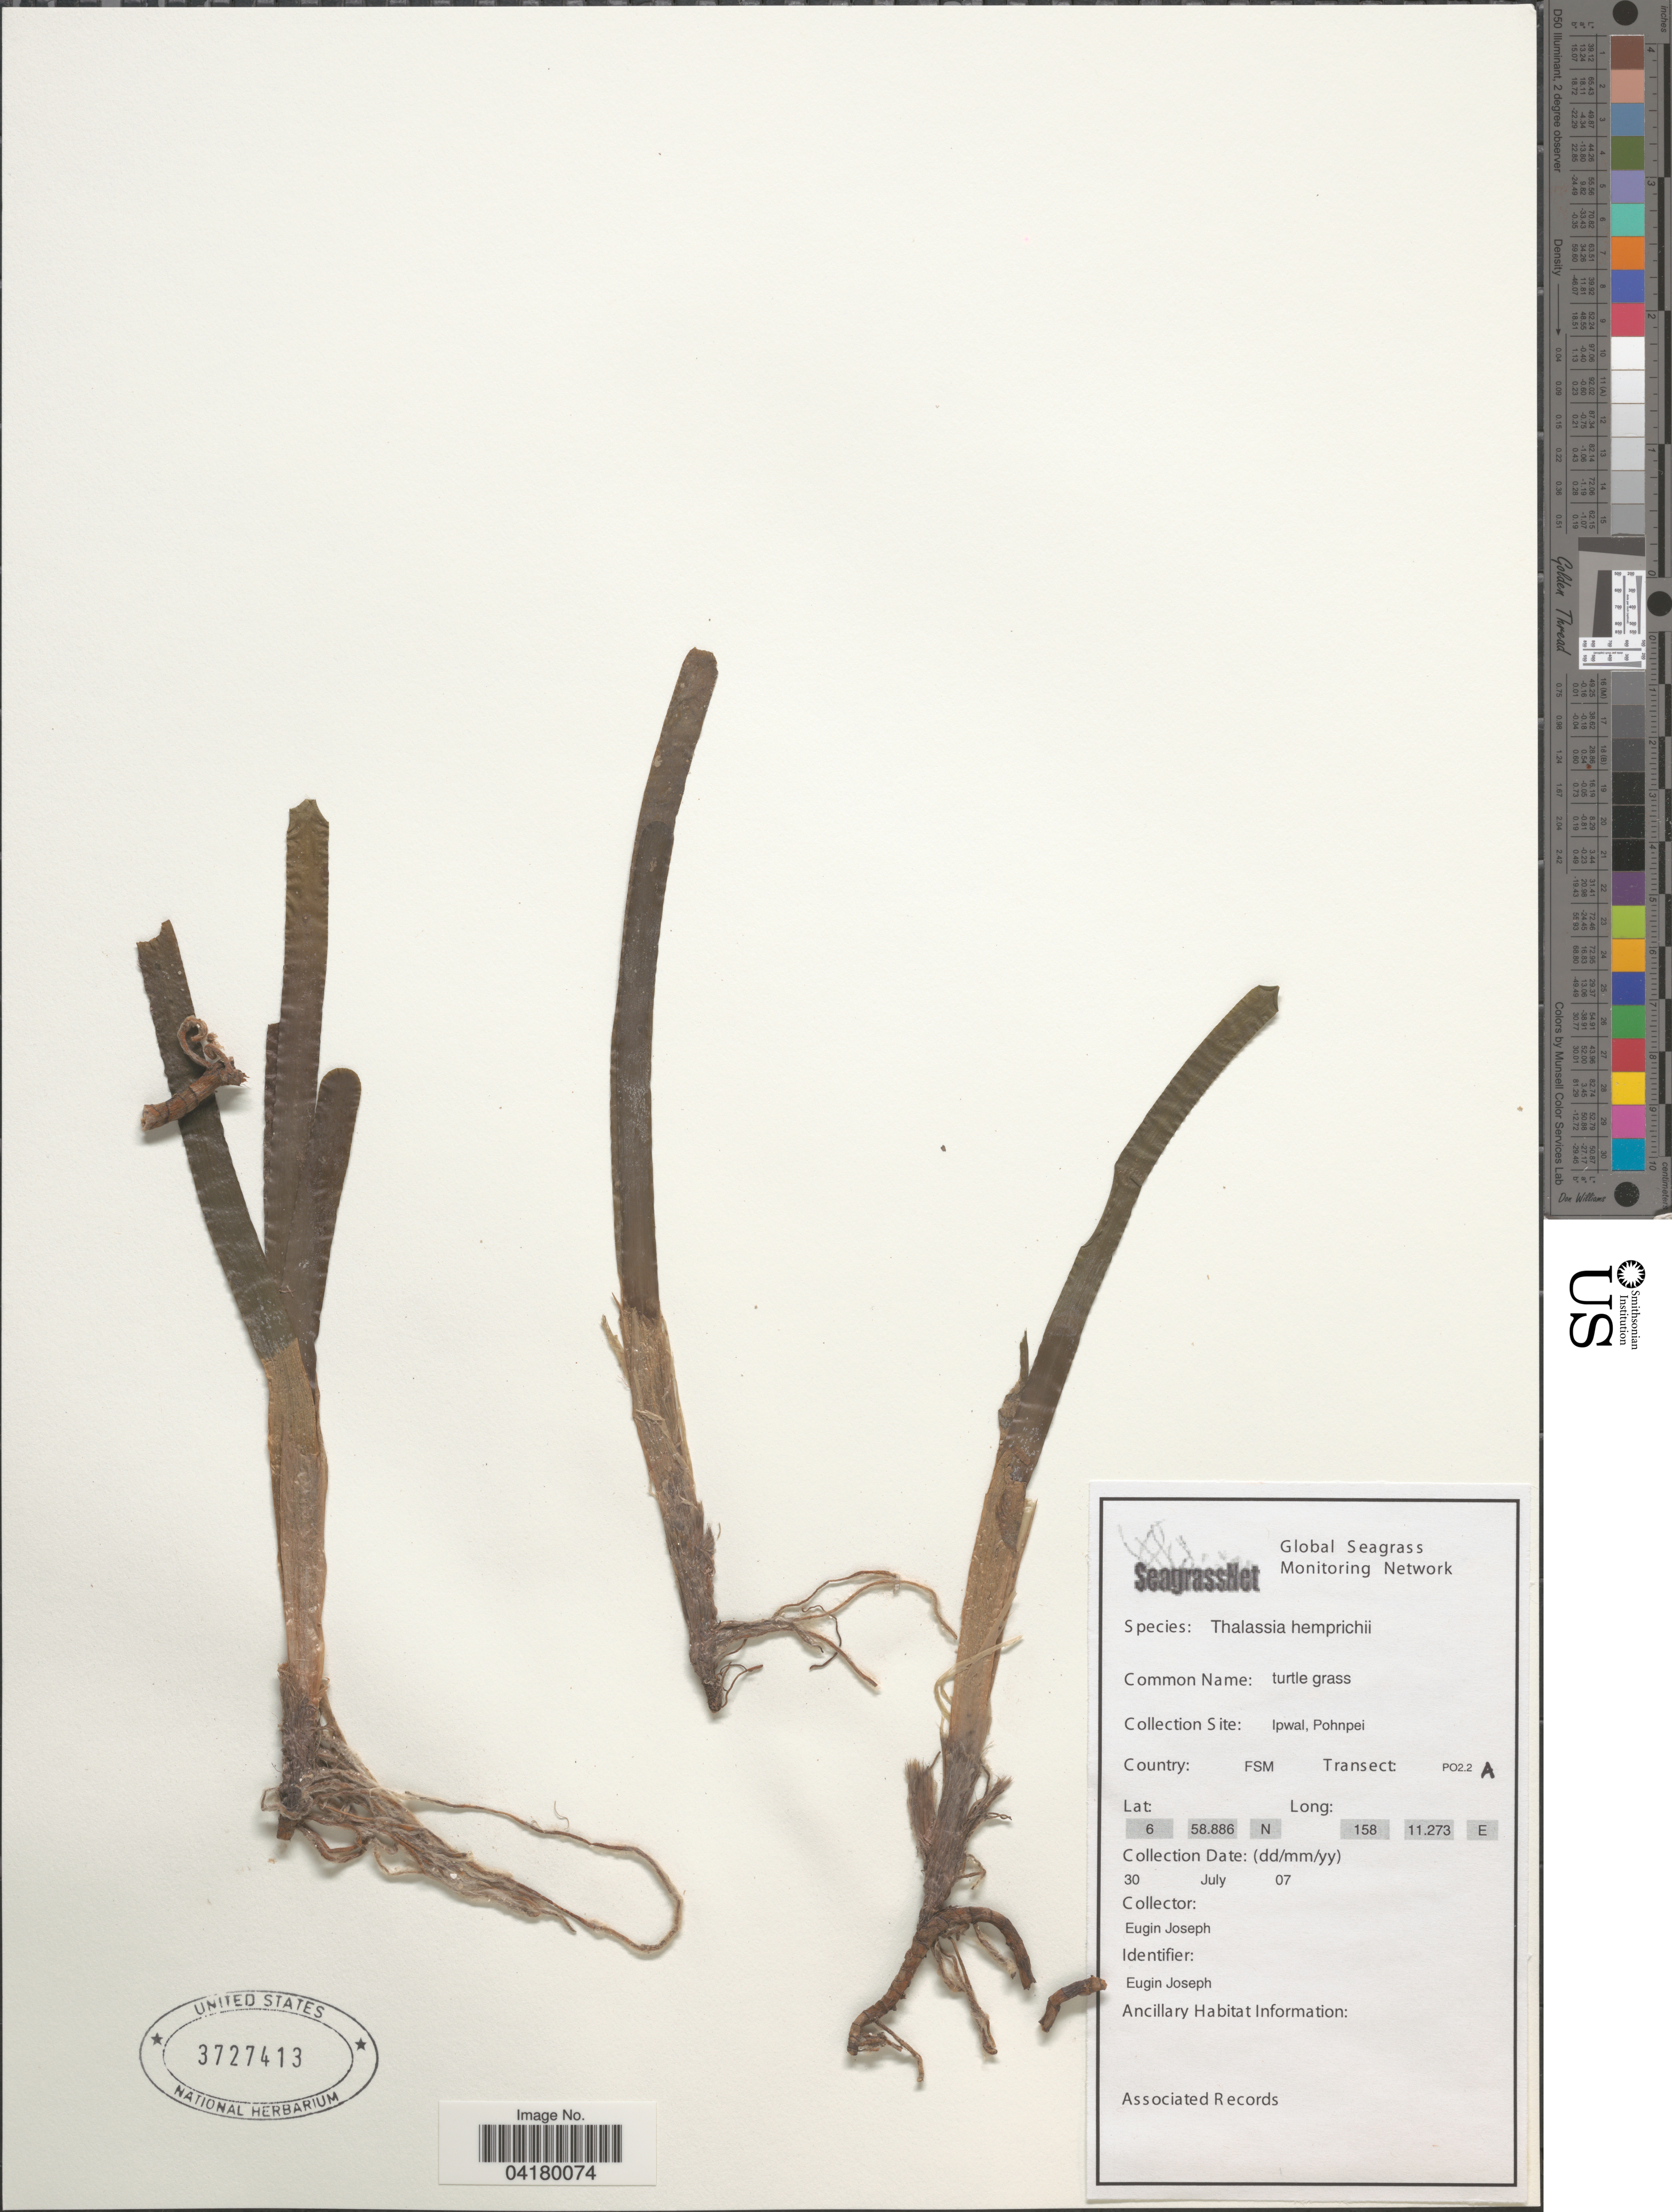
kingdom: Plantae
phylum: Tracheophyta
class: Liliopsida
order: Alismatales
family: Hydrocharitaceae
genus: Thalassia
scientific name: Thalassia hemprichii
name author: Asch.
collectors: E. Joseph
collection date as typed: Transcribed d/m/y: 30/7/7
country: Micronesia, Federated States of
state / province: Pohnpei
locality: Collection Site: Ipwal. Country: FSM. Transect: PO2.2A.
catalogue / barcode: US 3727413